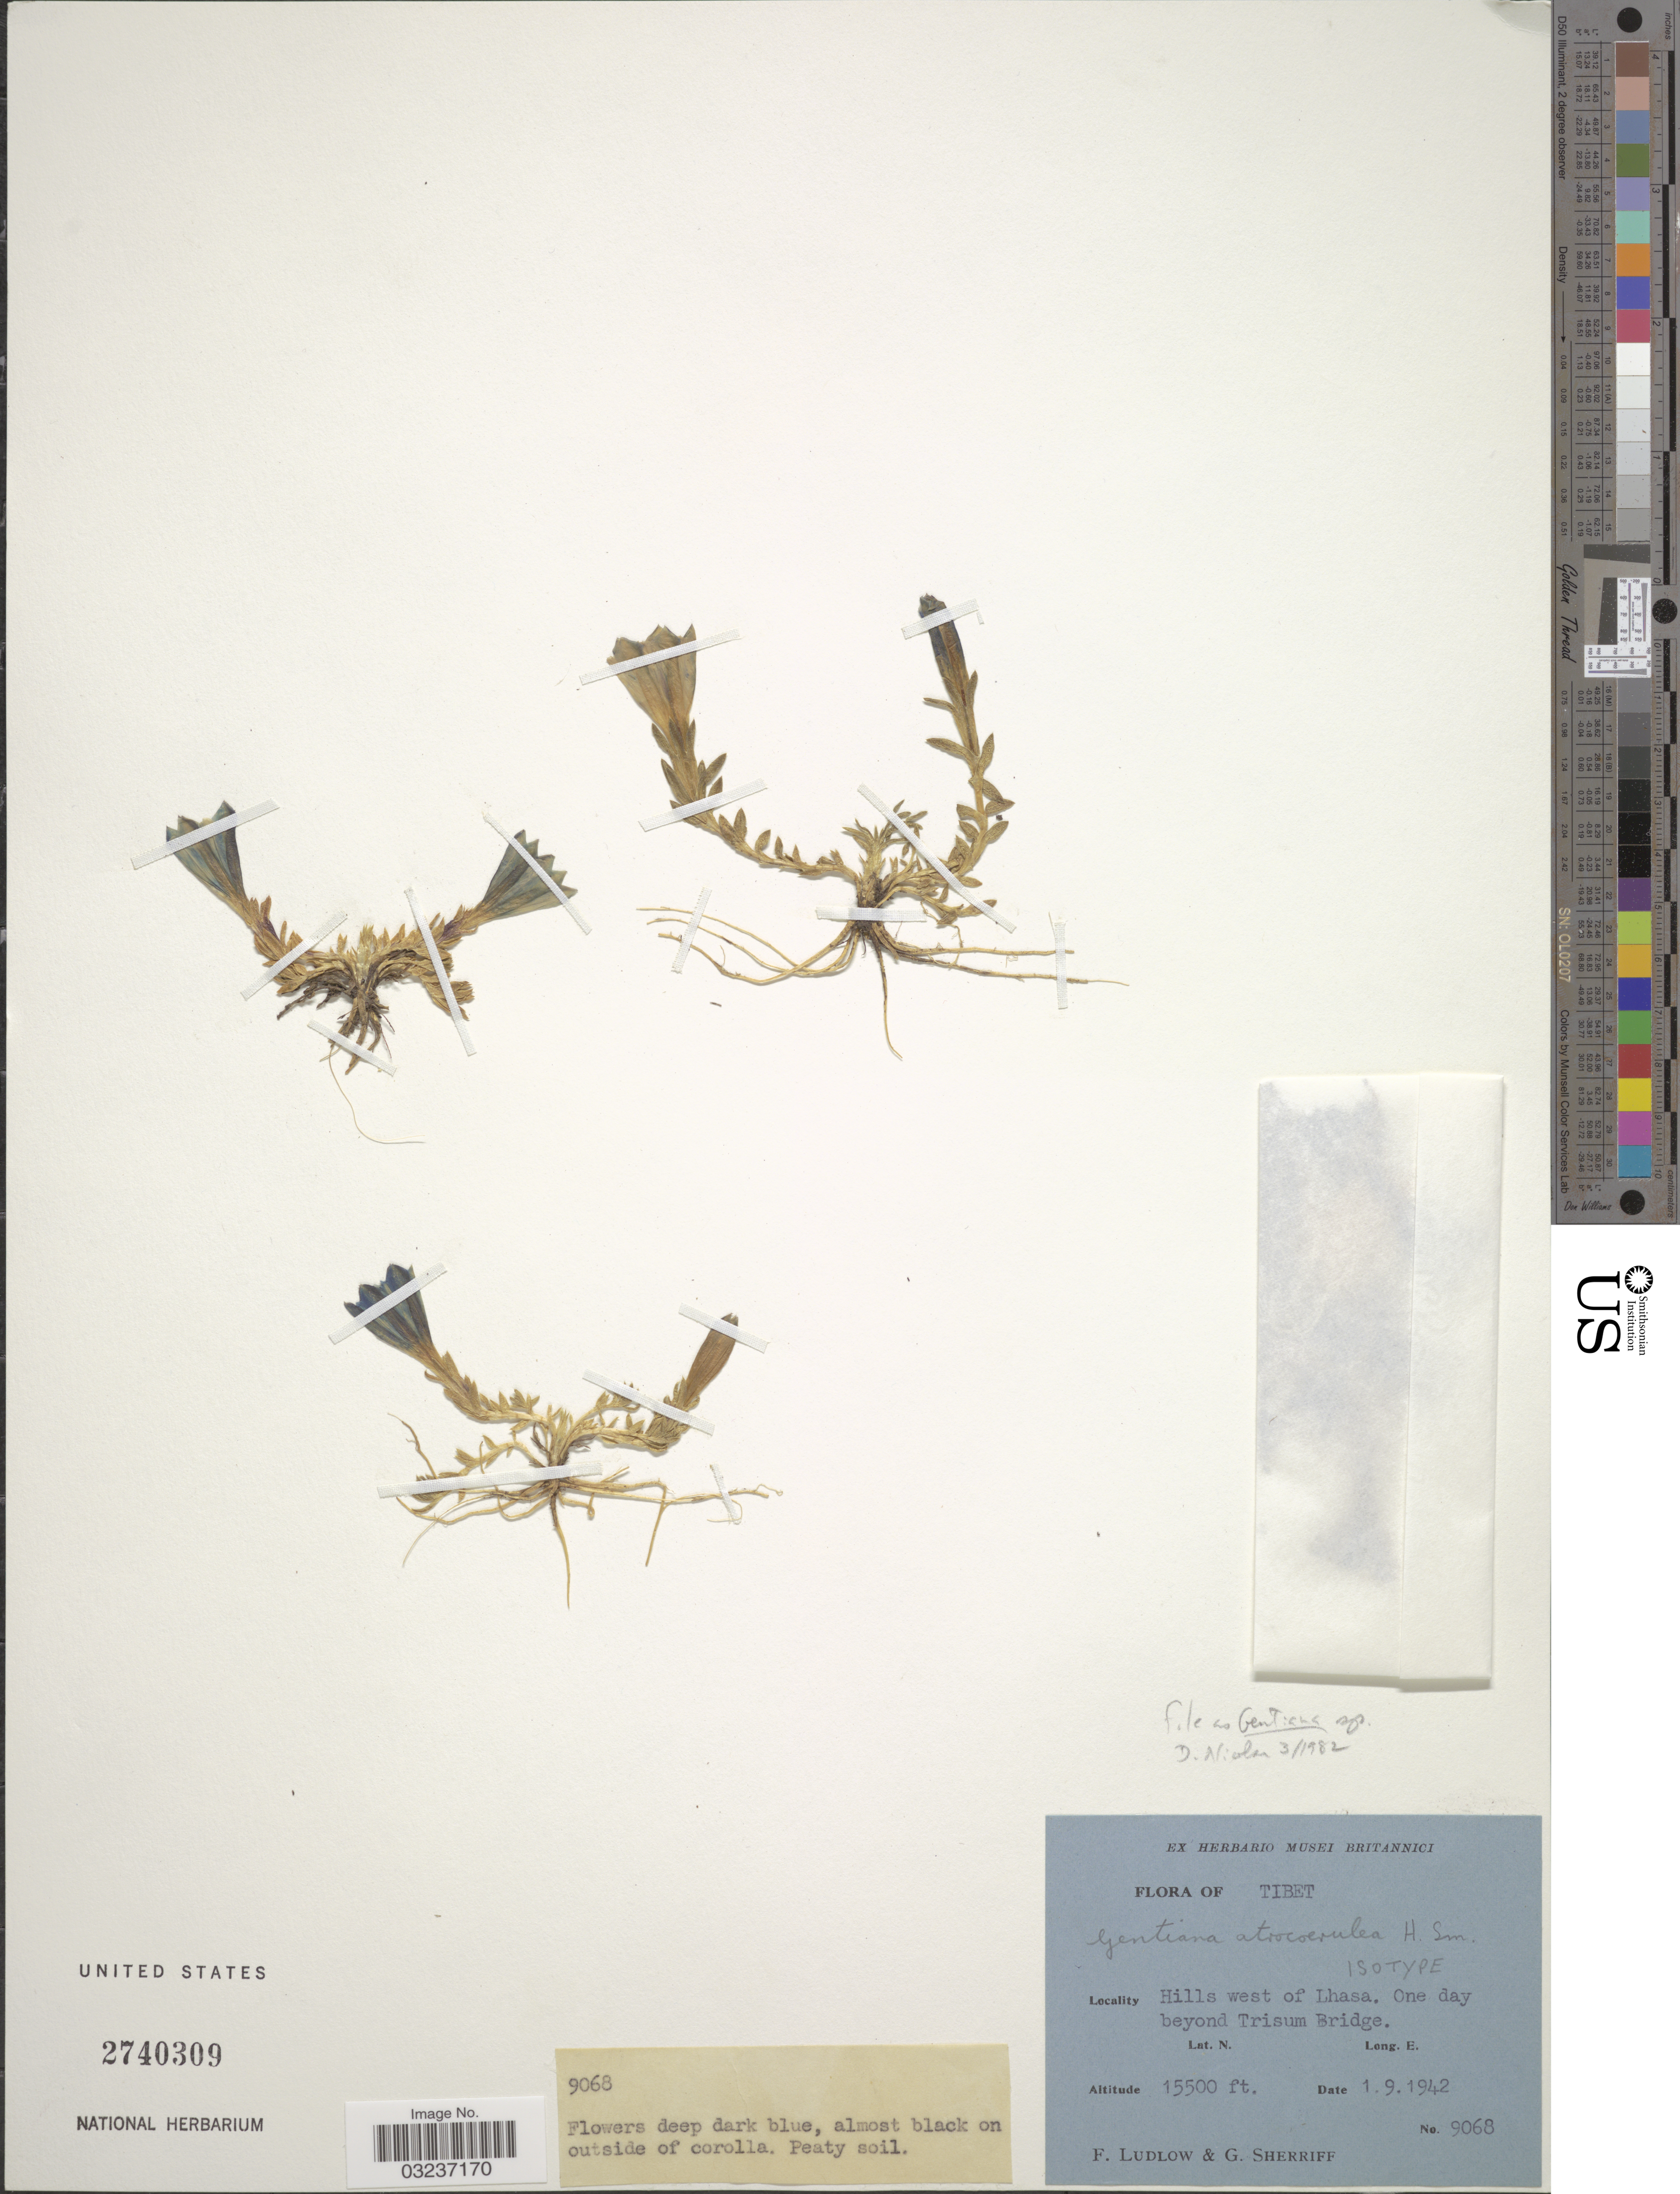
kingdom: Plantae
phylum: Tracheophyta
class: Magnoliopsida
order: Gentianales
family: Gentianaceae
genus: Gentiana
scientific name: Gentiana sp.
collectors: F. Ludlow & G. Sherriff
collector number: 9068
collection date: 1942-09-01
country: China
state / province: Xizang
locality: Tibet. Hills west of Lhasa. One day beyond Trisum Bridge.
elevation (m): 4724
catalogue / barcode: US 2740309